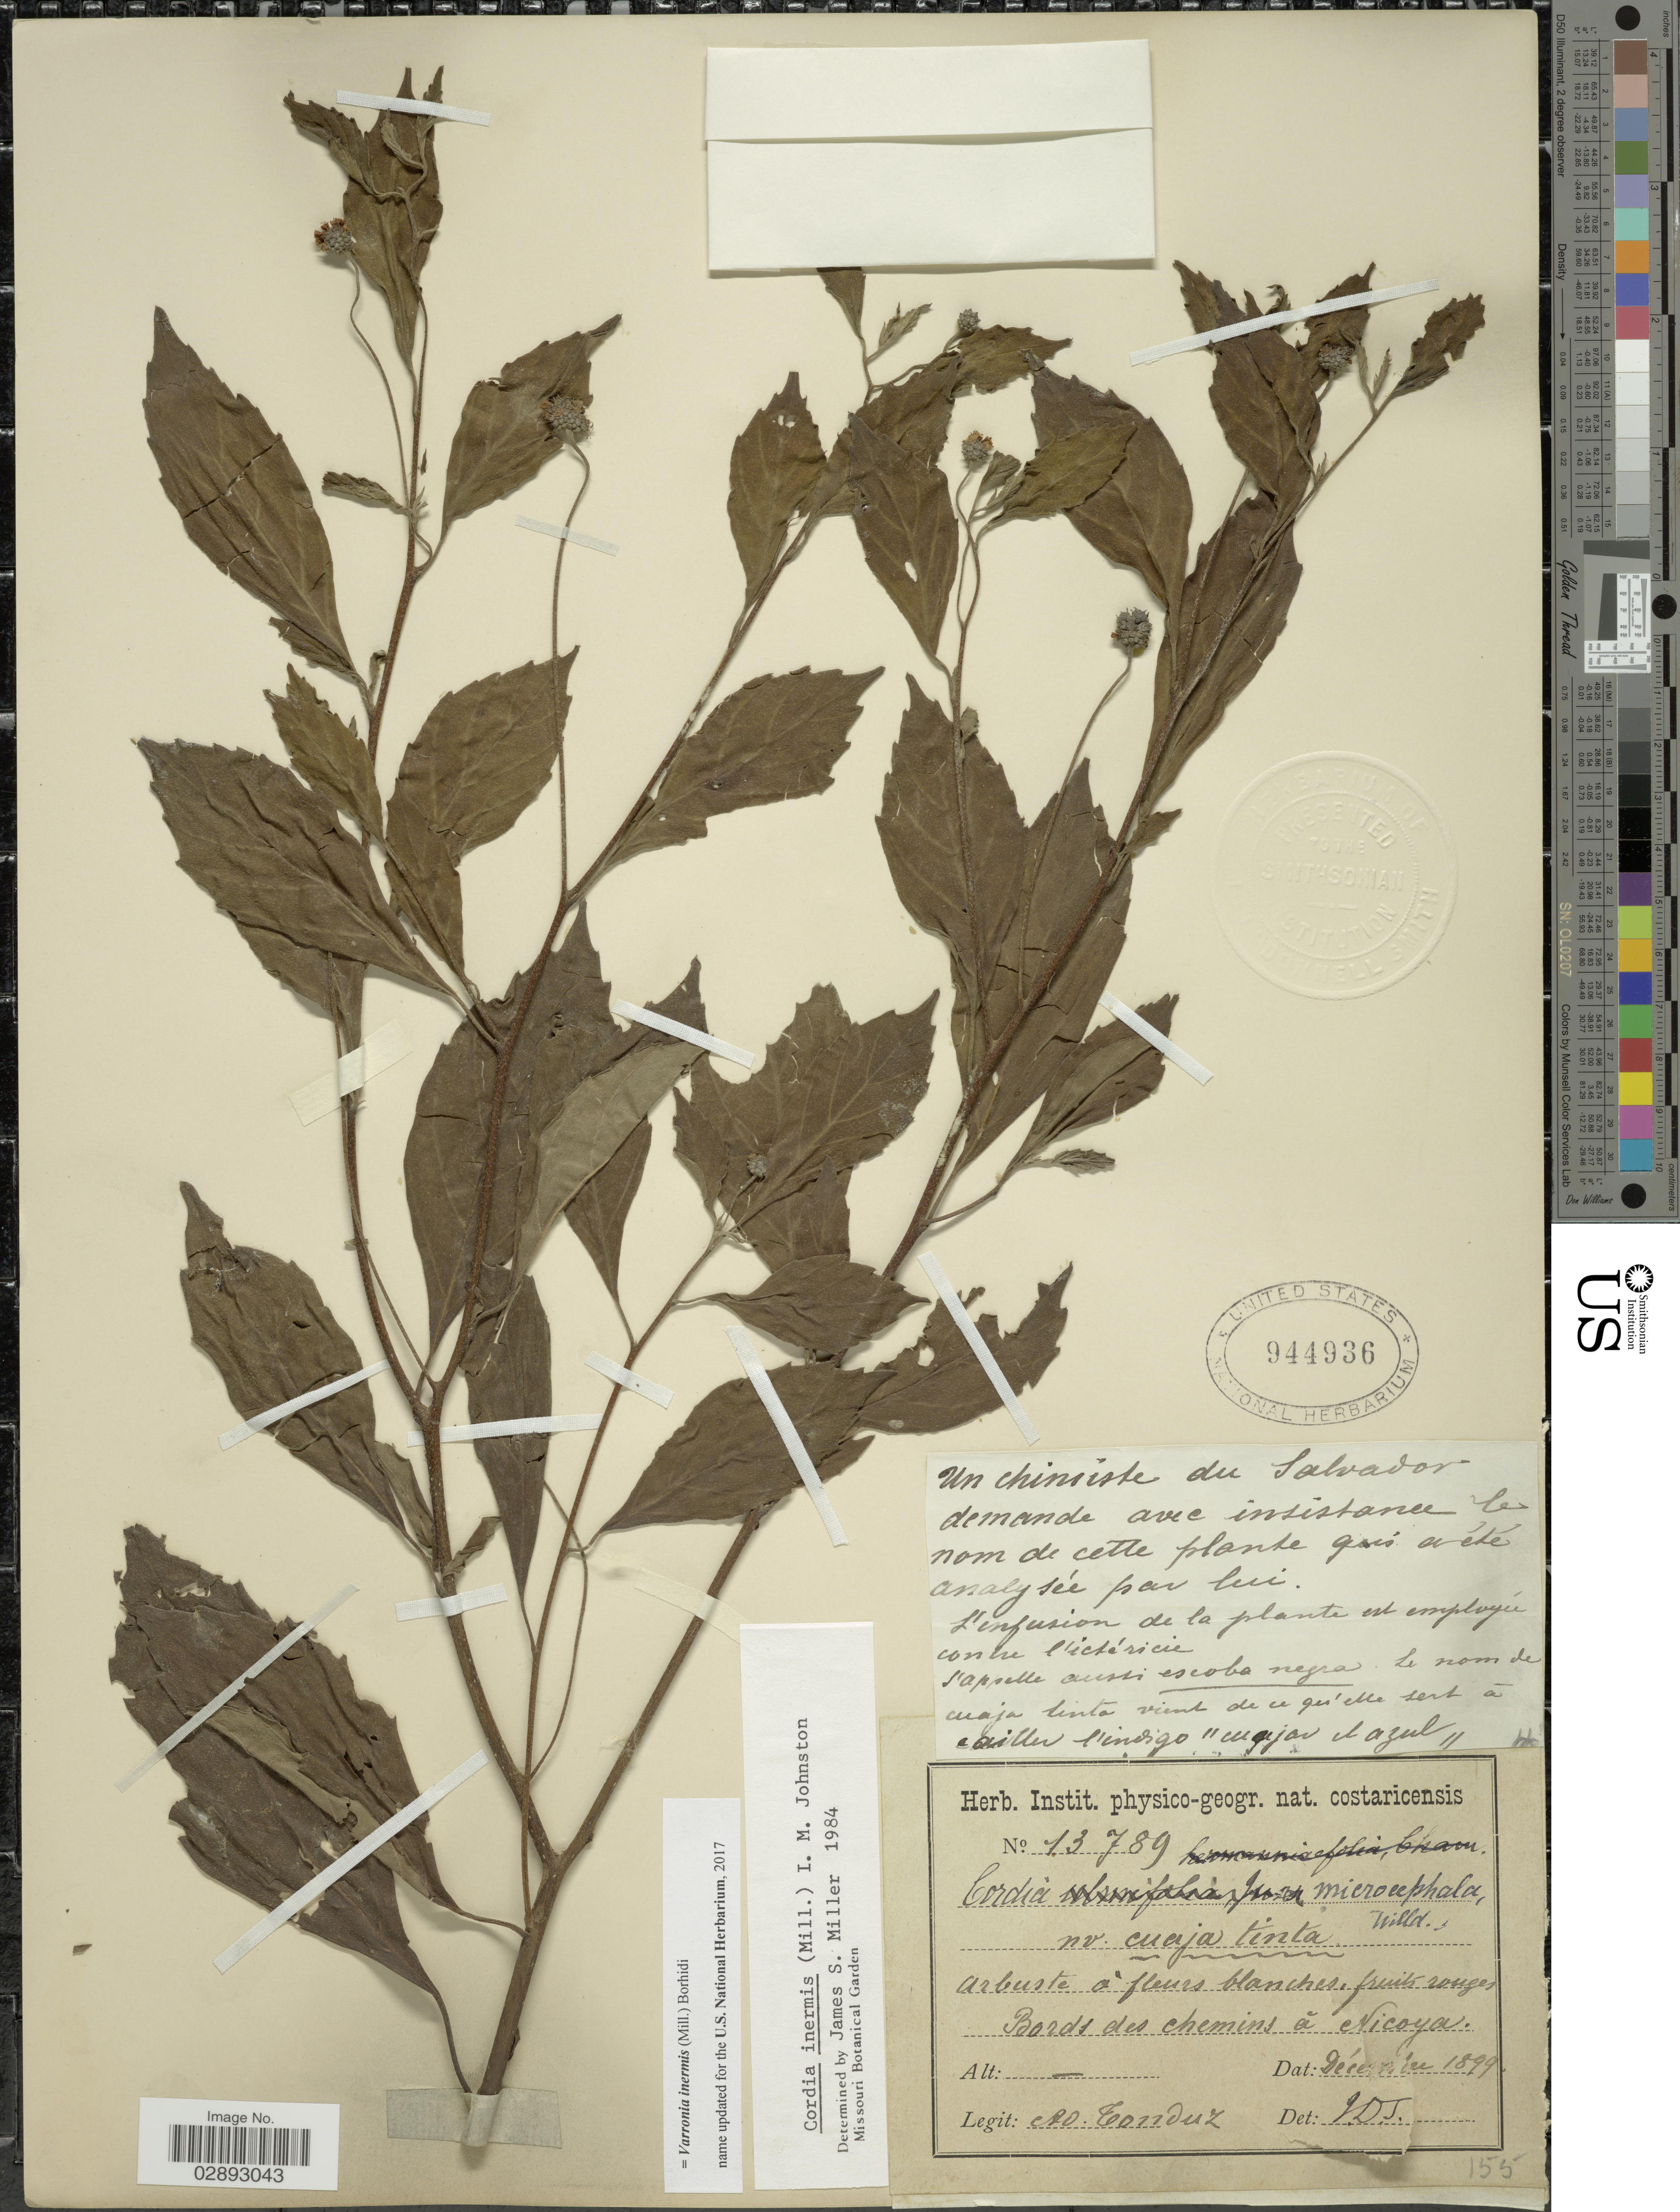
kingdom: Plantae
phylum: Tracheophyta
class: Magnoliopsida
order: Boraginales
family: Cordiaceae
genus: Varronia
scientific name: Varronia inermis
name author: (Mill.) Borhidi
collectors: A. Tonduz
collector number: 13789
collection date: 1899-12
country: Costa Rica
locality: Bords des chemins á Nicoya.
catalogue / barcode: US 944936